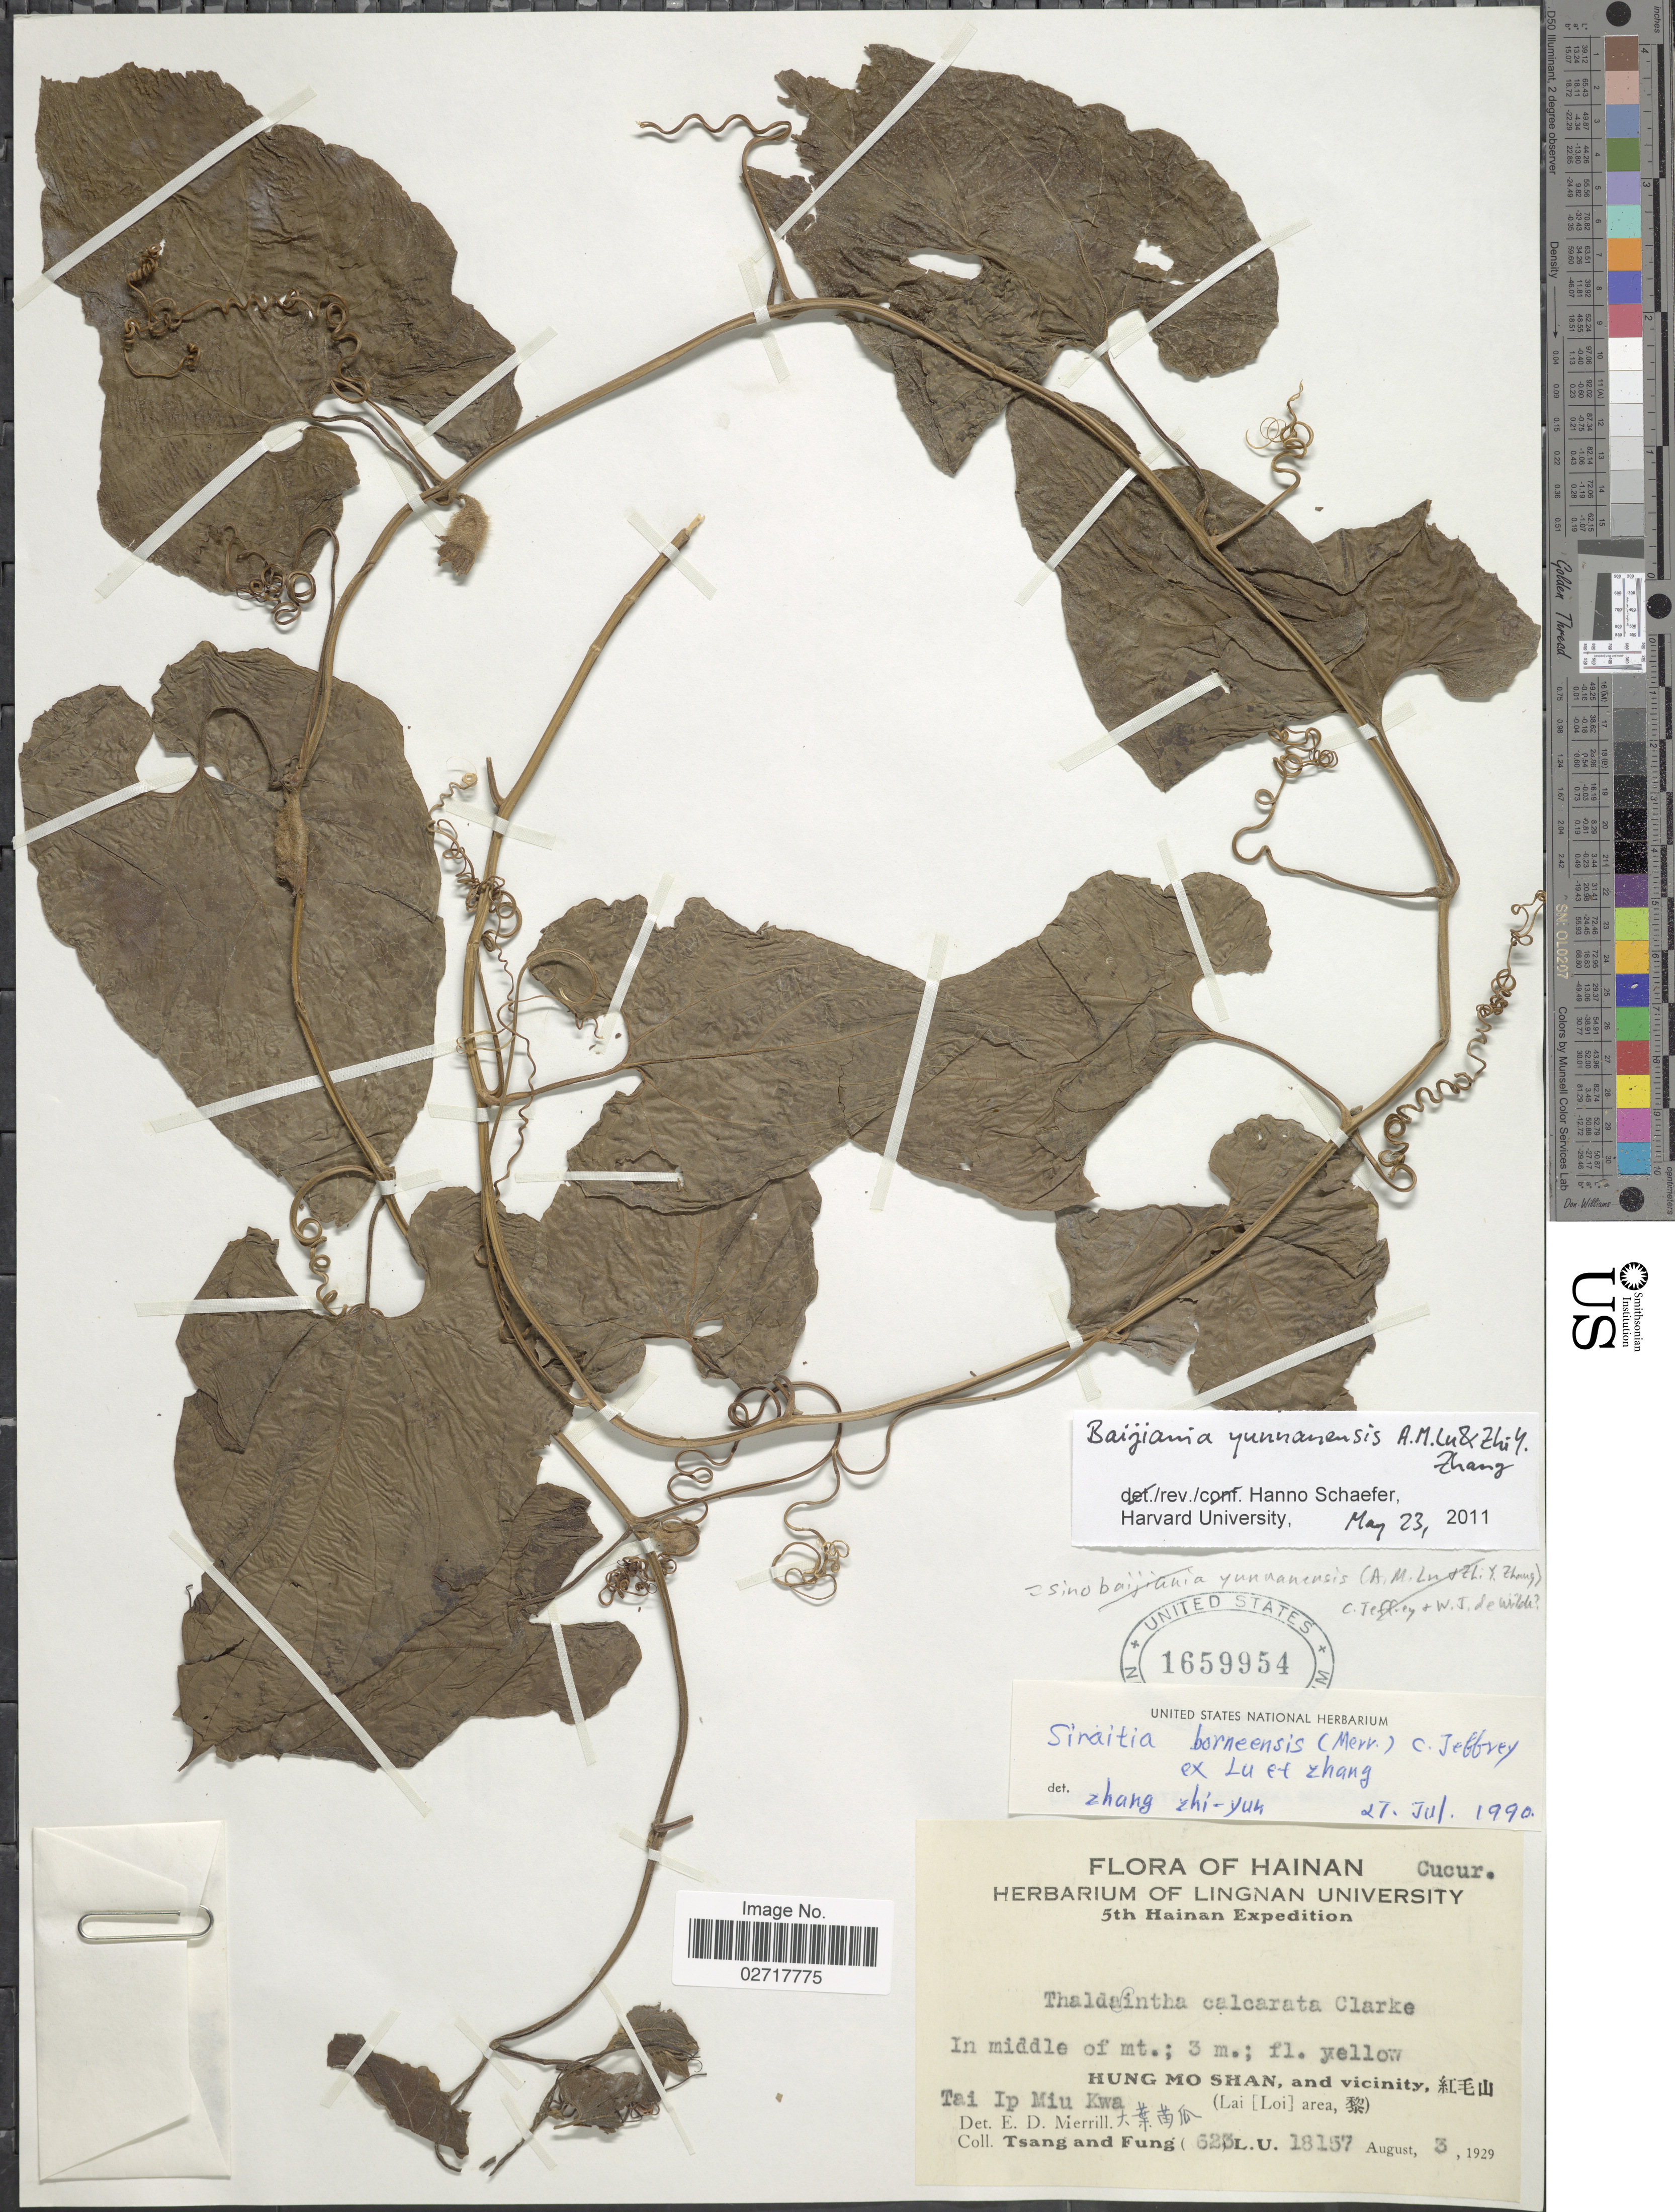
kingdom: Plantae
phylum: Tracheophyta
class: Magnoliopsida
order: Cucurbitales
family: Cucurbitaceae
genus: Baijiania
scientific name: Baijiania yunnanensis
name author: (A.M. Lu & Zhi Y. Zhang) A.M. Lu & J.Q. Li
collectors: -. T'sang & Fung, --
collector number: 623/18157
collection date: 1929-08-03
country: China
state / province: Hainan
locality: Hainan. Hung Mo shan and vicinity (Lai [Loi] area). Tai Ip Miu Kwa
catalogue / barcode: US 1659954